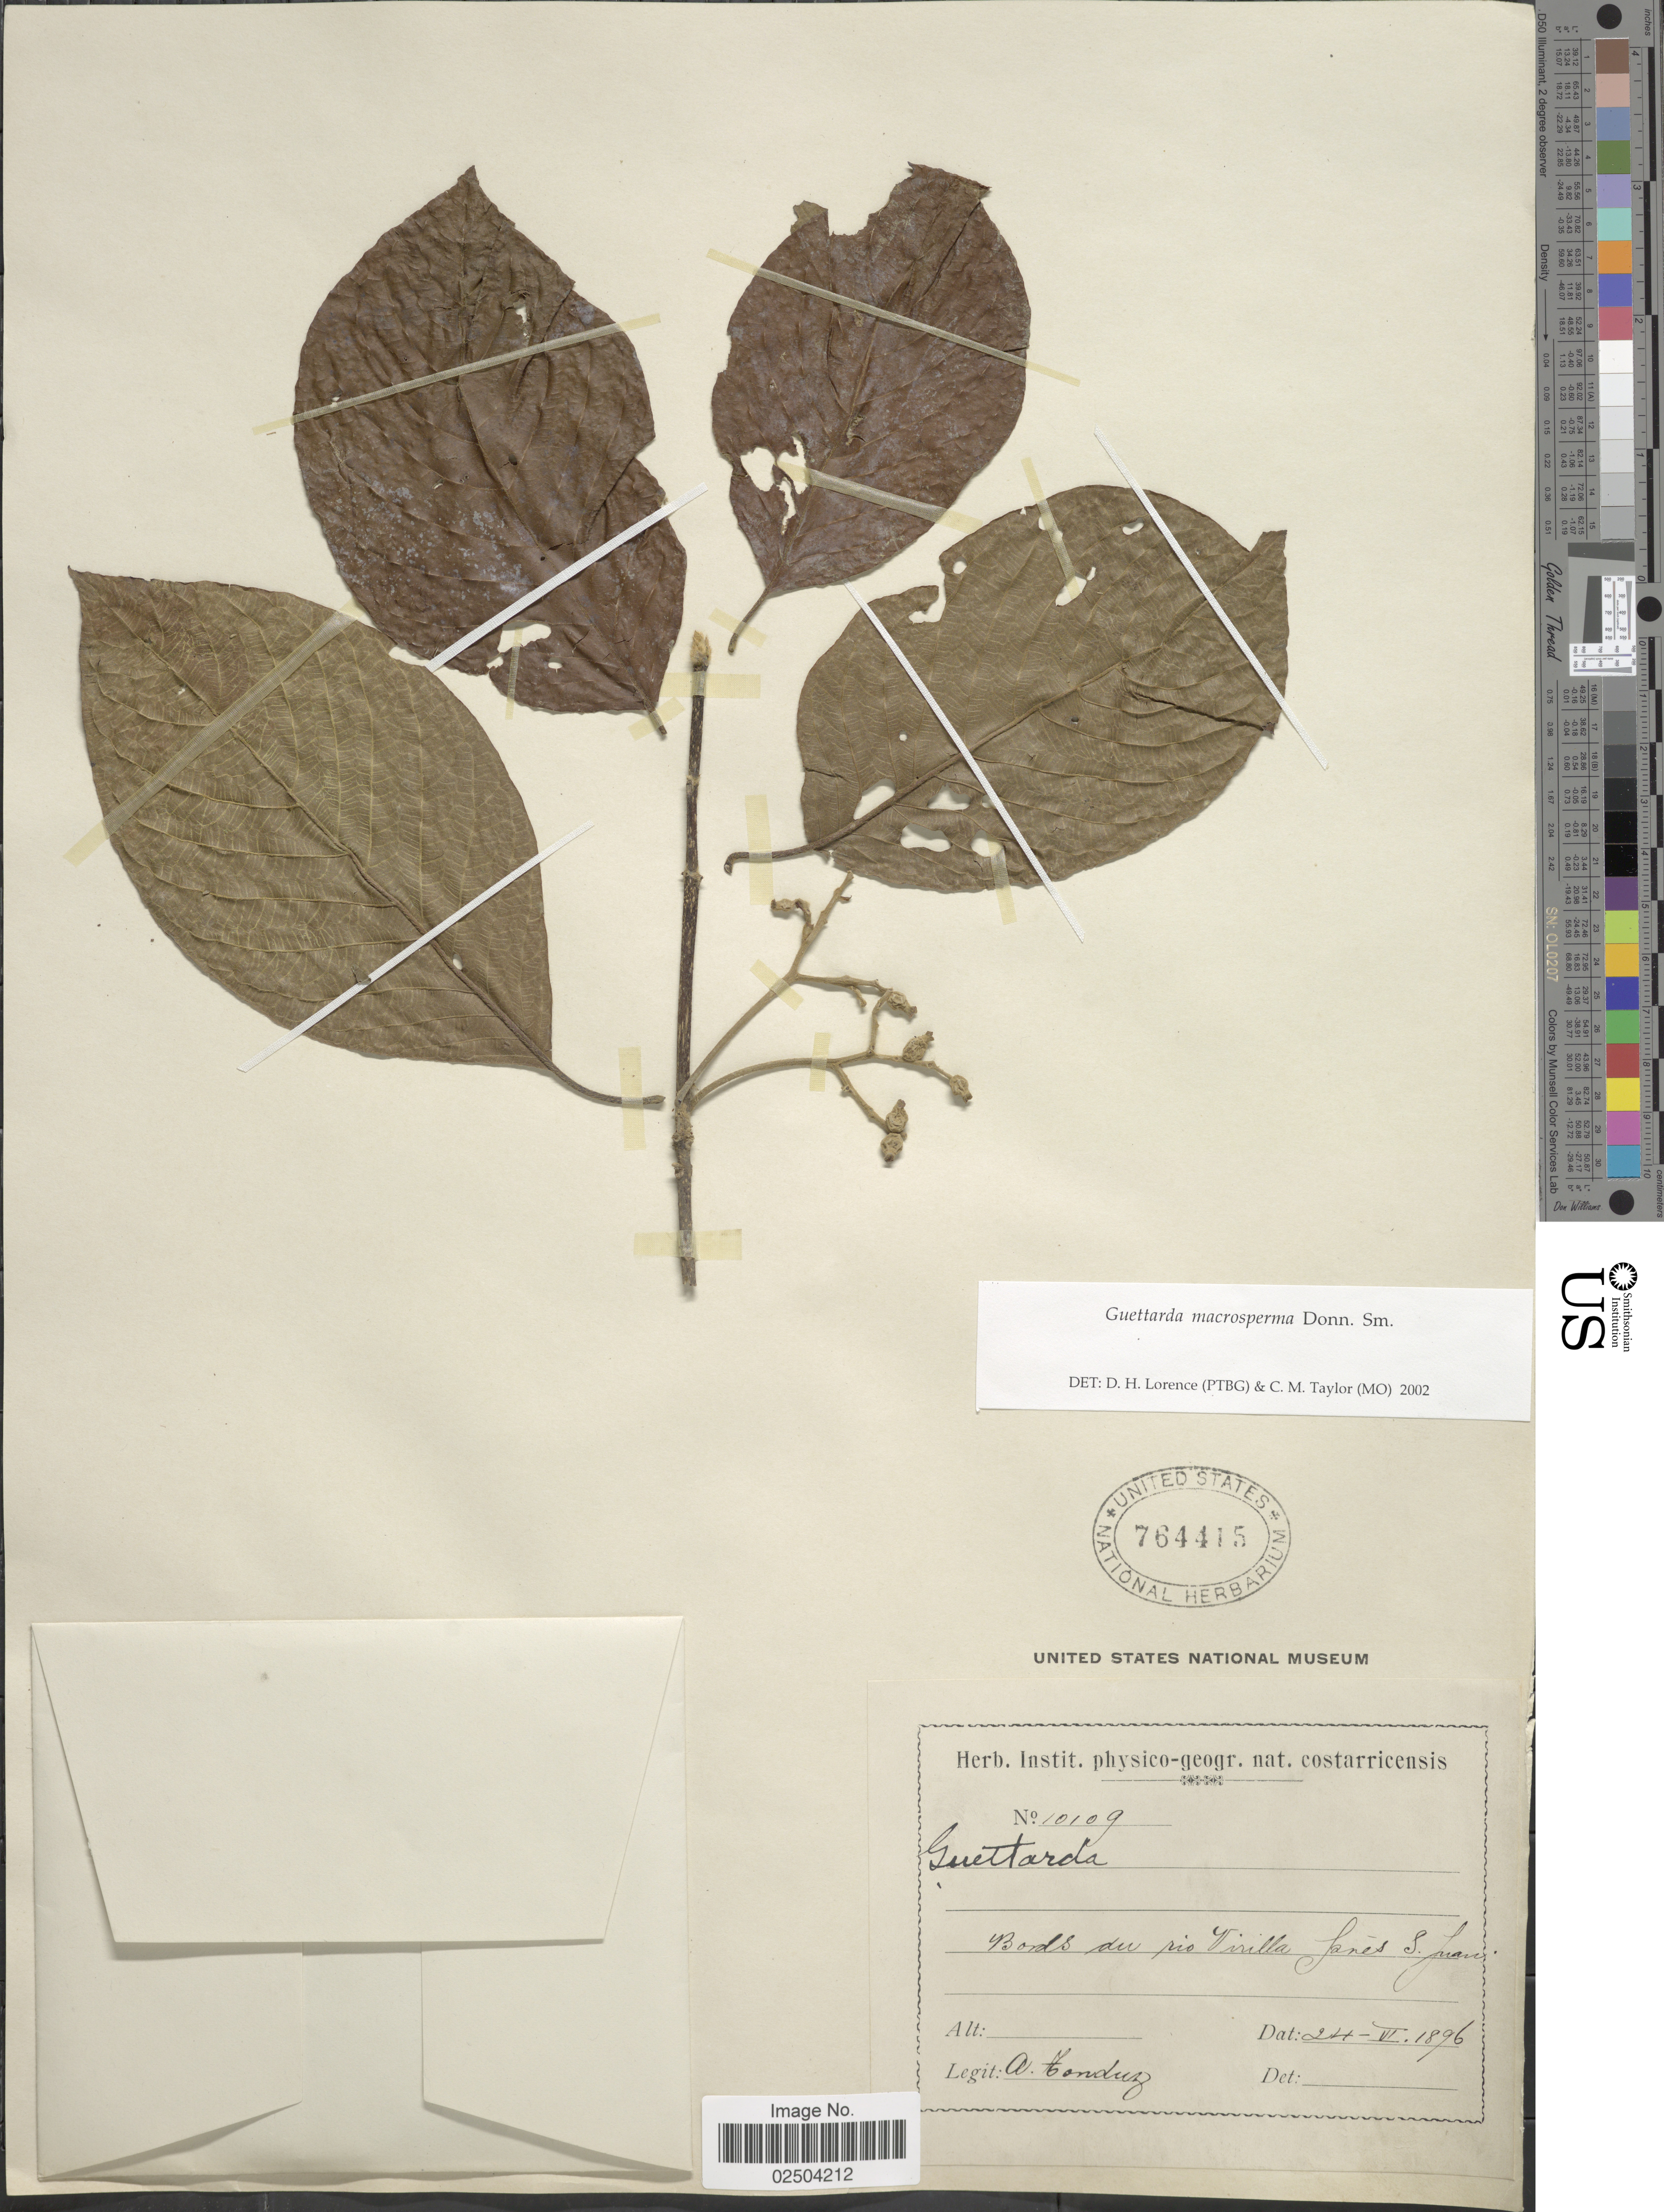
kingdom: Plantae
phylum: Tracheophyta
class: Magnoliopsida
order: Gentianales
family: Rubiaceae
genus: Guettarda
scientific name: Guettarda macrosperma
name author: Donn. Sm.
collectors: A. Tonduz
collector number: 10109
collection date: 1896-06-24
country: Costa Rica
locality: Bords du rio Virilla pres S. Juan.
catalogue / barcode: US 764415